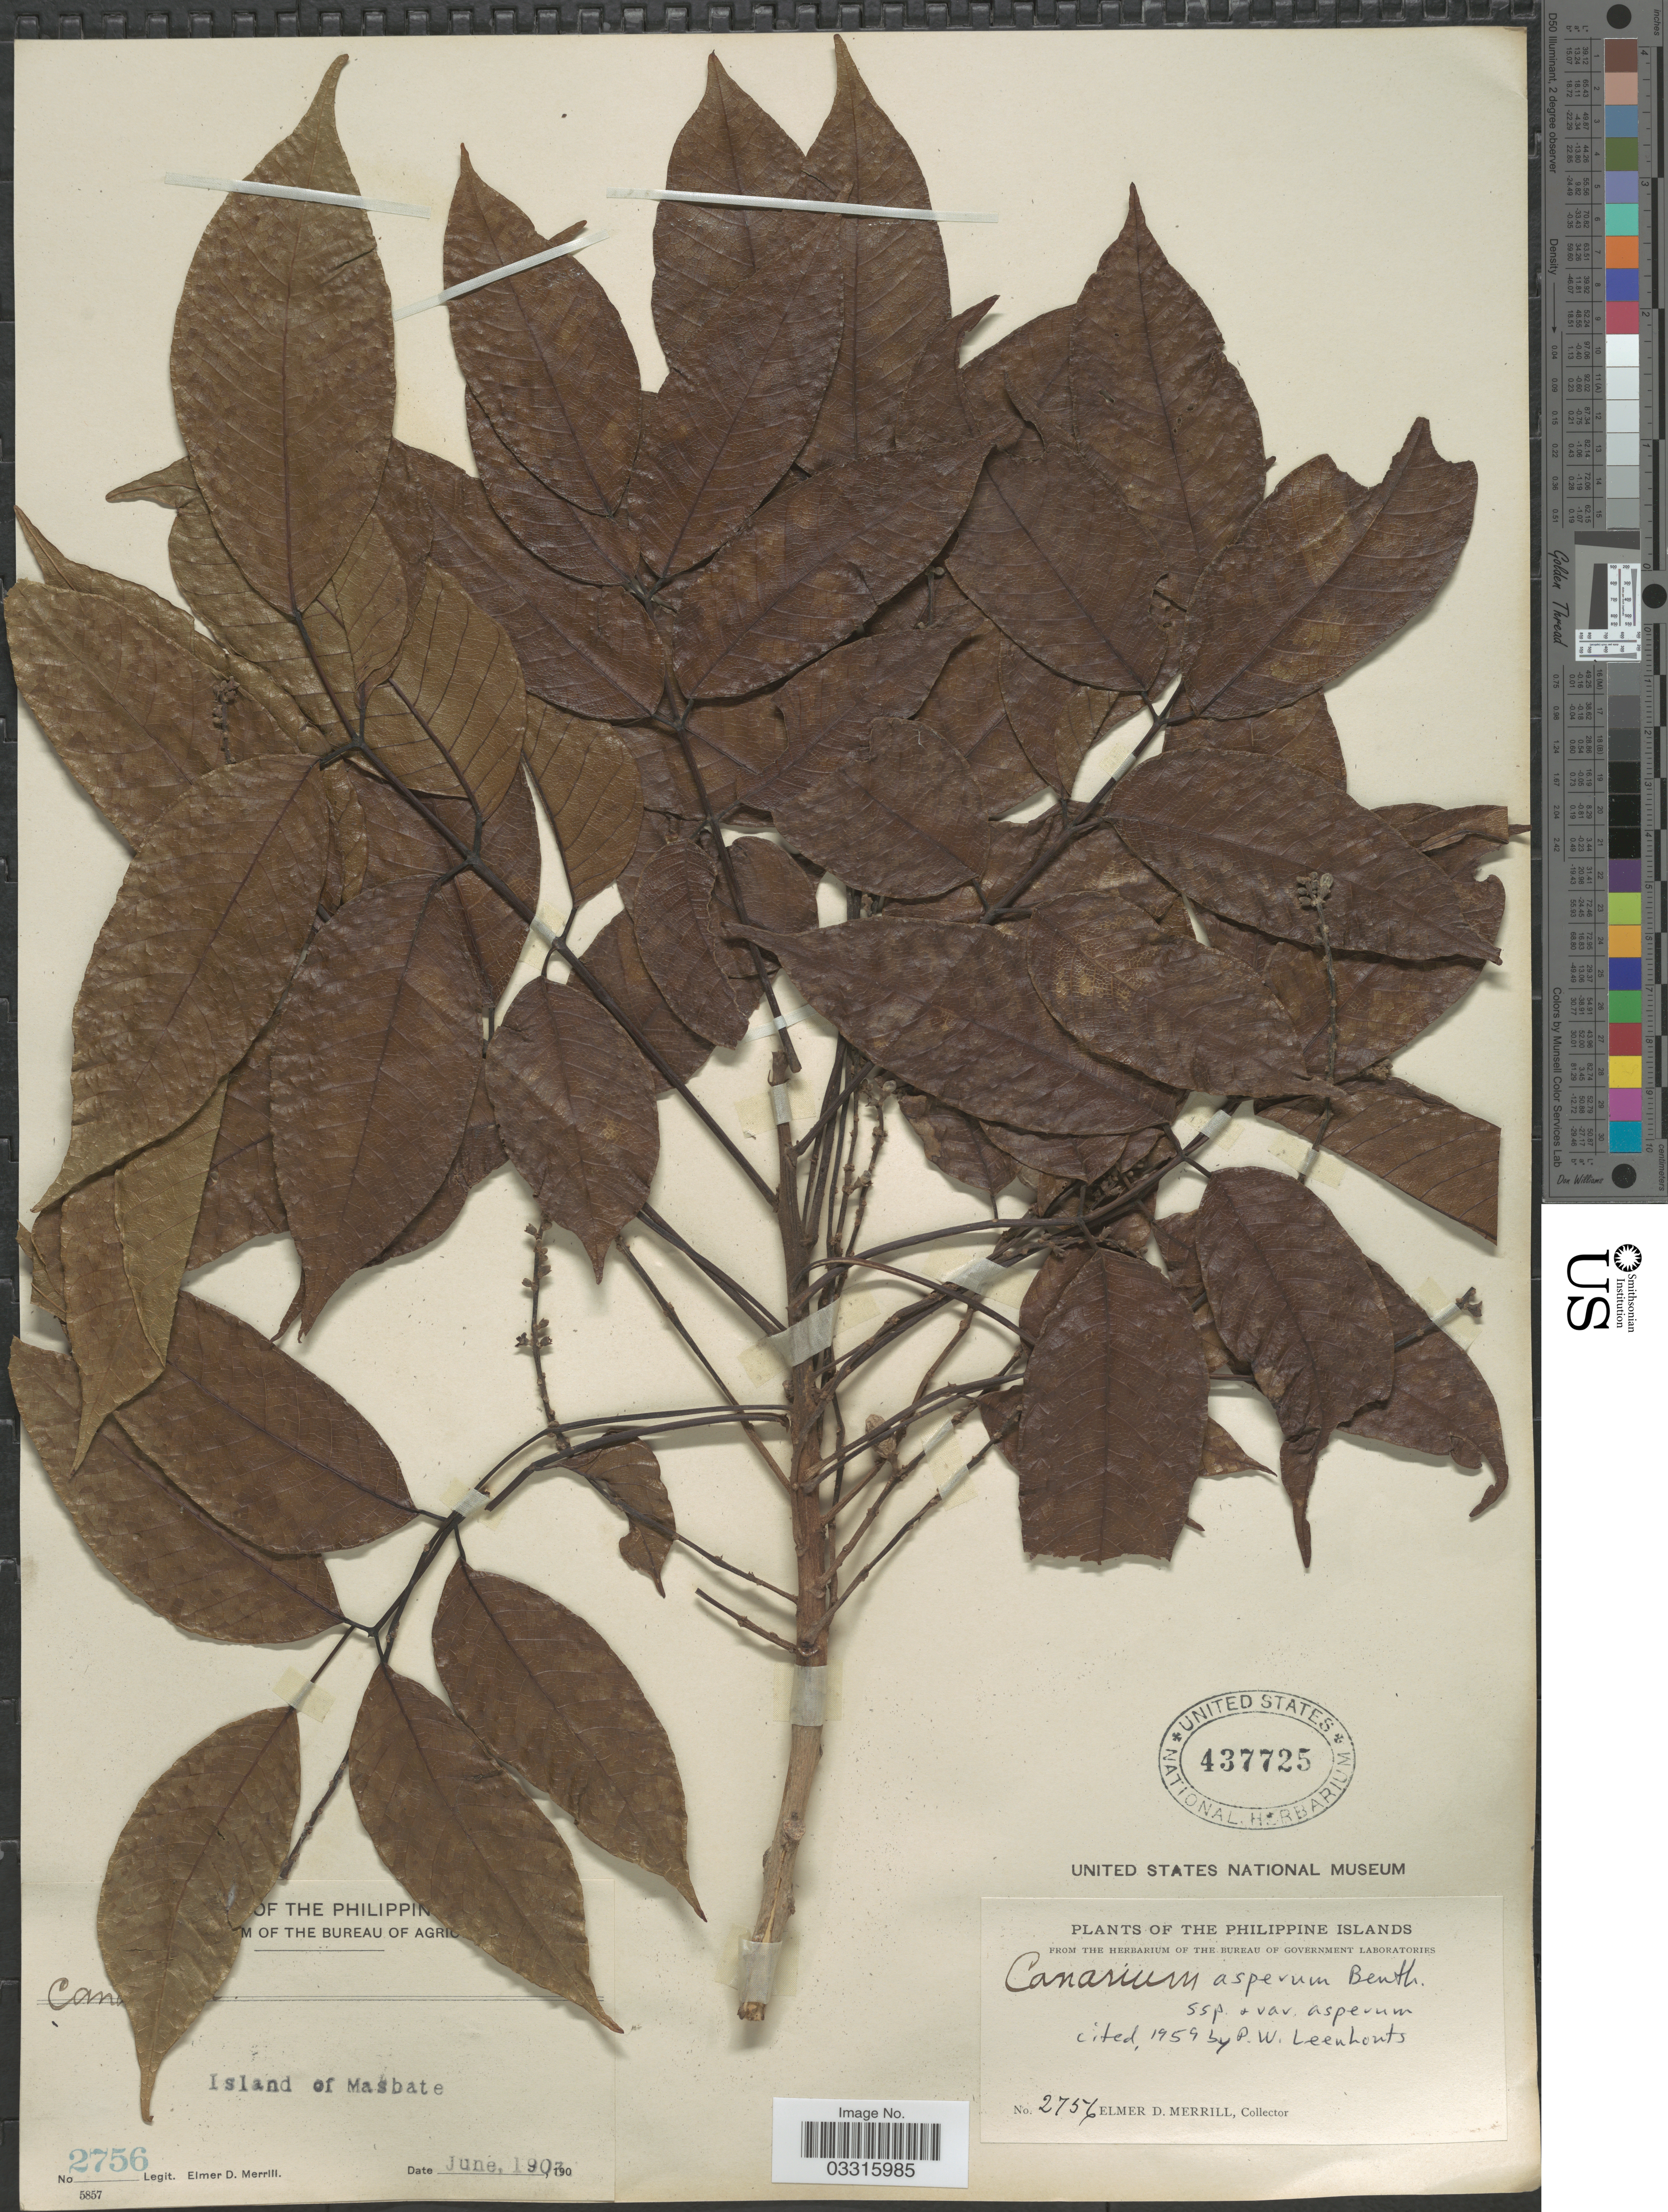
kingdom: Plantae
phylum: Tracheophyta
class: Magnoliopsida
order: Sapindales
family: Burseraceae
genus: Canarium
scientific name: Canarium asperum subsp. asperum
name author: Benth.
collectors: E. D. Merrill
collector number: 2756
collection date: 1903-06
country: Philippines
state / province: Bicol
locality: Island of Masbate.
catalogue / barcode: US 437725